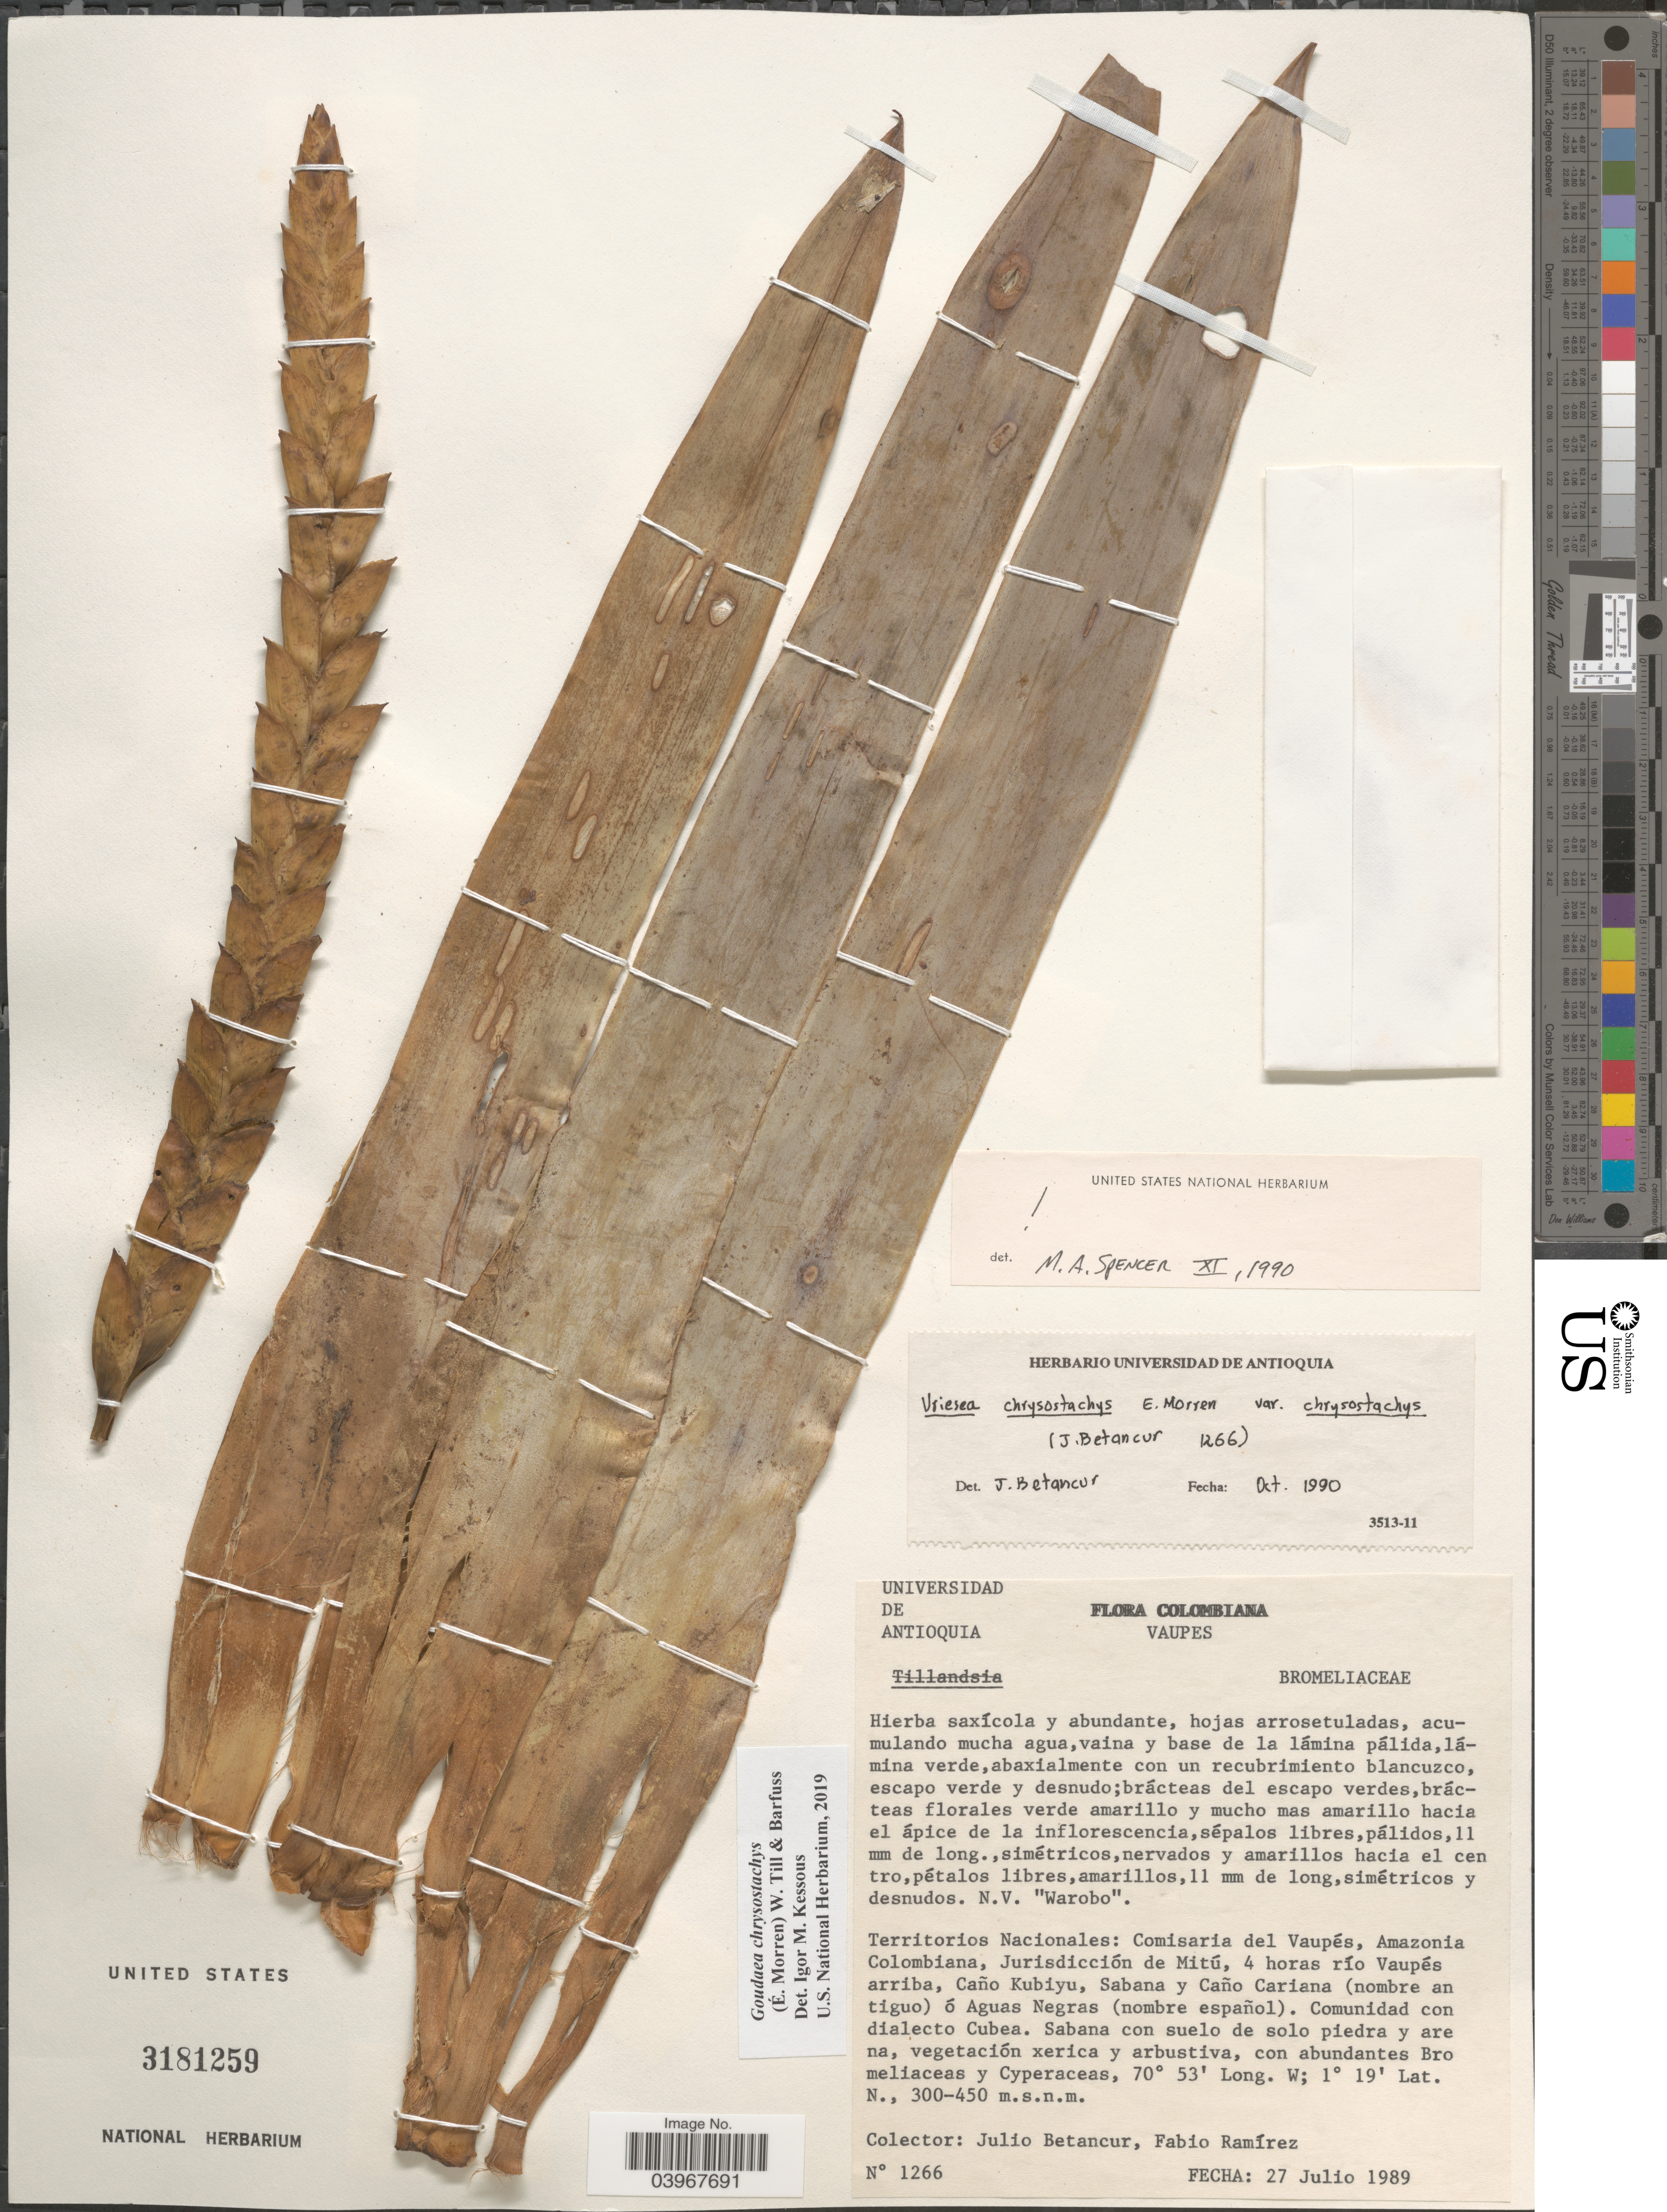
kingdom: Plantae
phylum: Tracheophyta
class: Liliopsida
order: Poales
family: Bromeliaceae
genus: Goudaea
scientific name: Goudaea chrysostachys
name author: (É. Morren) W. Till & Barfuss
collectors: J. Betancur & F. Ramirez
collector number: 1266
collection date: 1989-07-27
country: Colombia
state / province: Vaupés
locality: Territorios Nacionales: Comisaria del Vaupés, Amazonia Colombiana, Jurisdicción de Mitú, 4 horas río Vaupés arriba, Caño Kubiyu, Sabana y Caño Cariana (nombre antiguo) ó Aguas Negras (nombre español). Comunidad con dialecto Cubea.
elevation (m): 300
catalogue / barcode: US 3181259